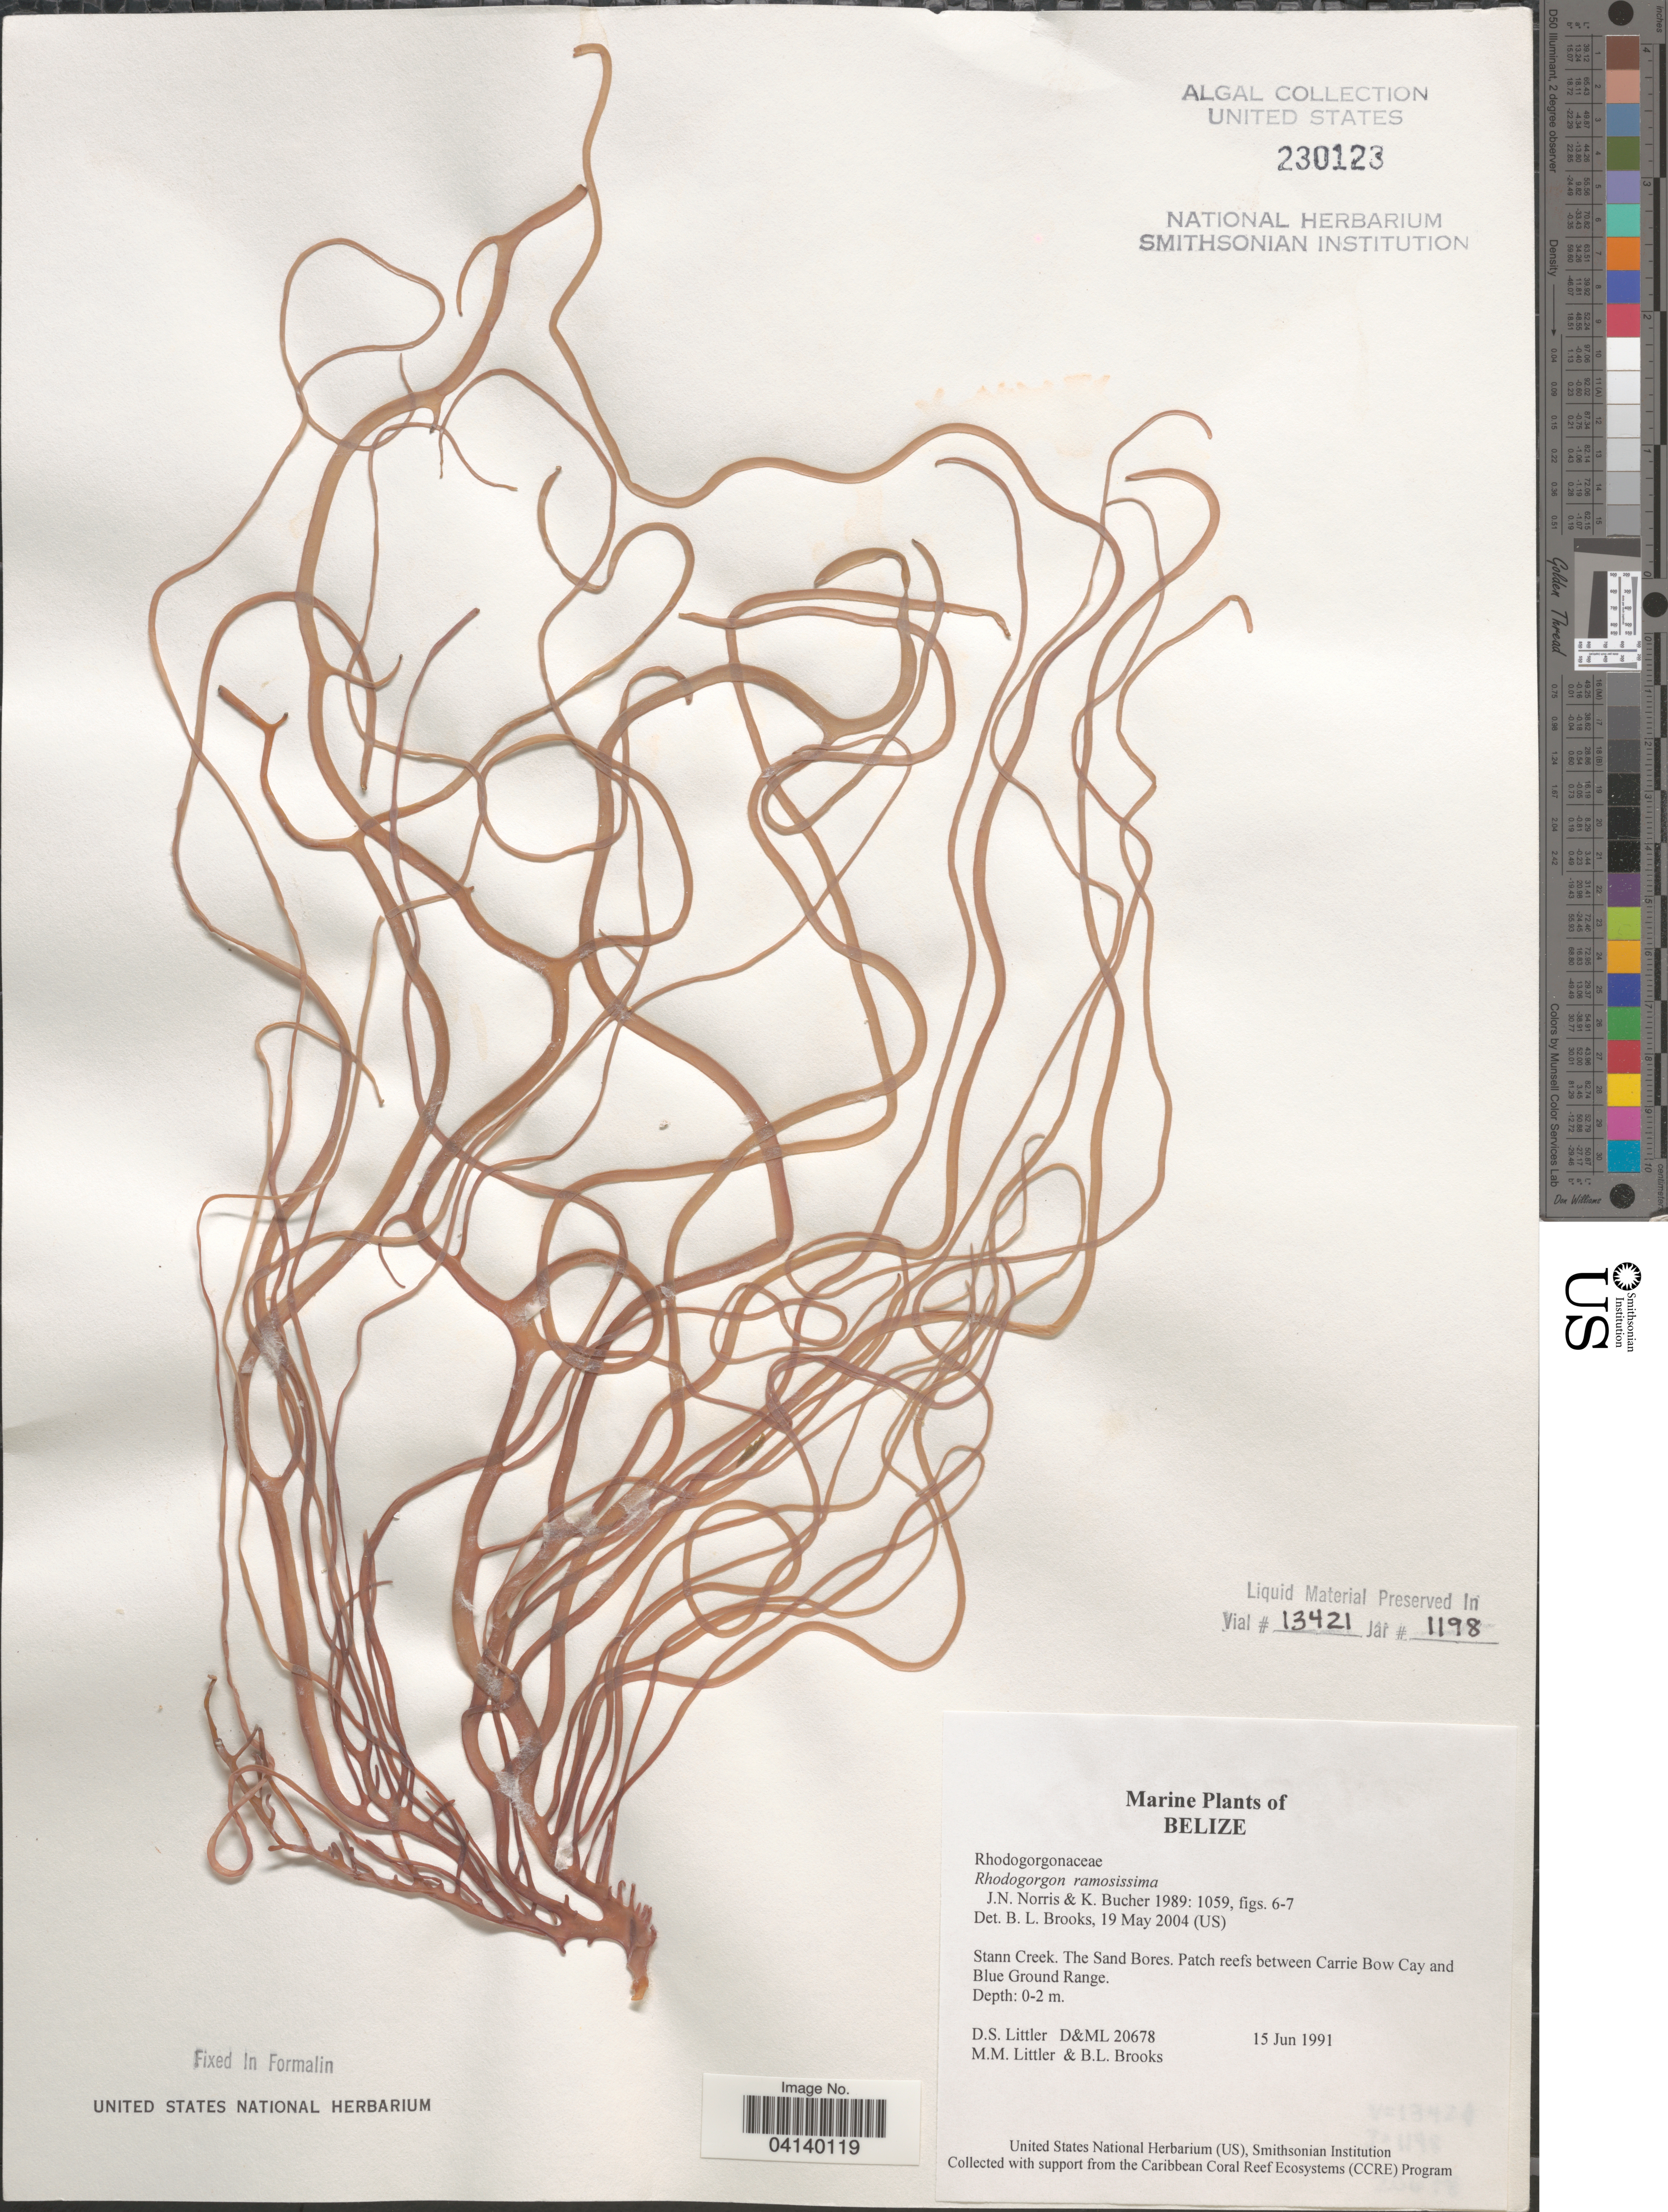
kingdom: Plantae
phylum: Rhodophyta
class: Florideophyceae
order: Rhodogorgonales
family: Rhodogorgonaceae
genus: Rhodogorgon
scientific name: Rhodogorgon ramosissima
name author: J.N. Norris & K.E. Bucher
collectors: D. S. Littler & B. Brooks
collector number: D&ML20678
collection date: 1991-06-15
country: Belize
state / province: Stann Creek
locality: The Sand Bores. Patch reefs between Carrie Bow Cay and Blue Ground Range.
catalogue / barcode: US 230123